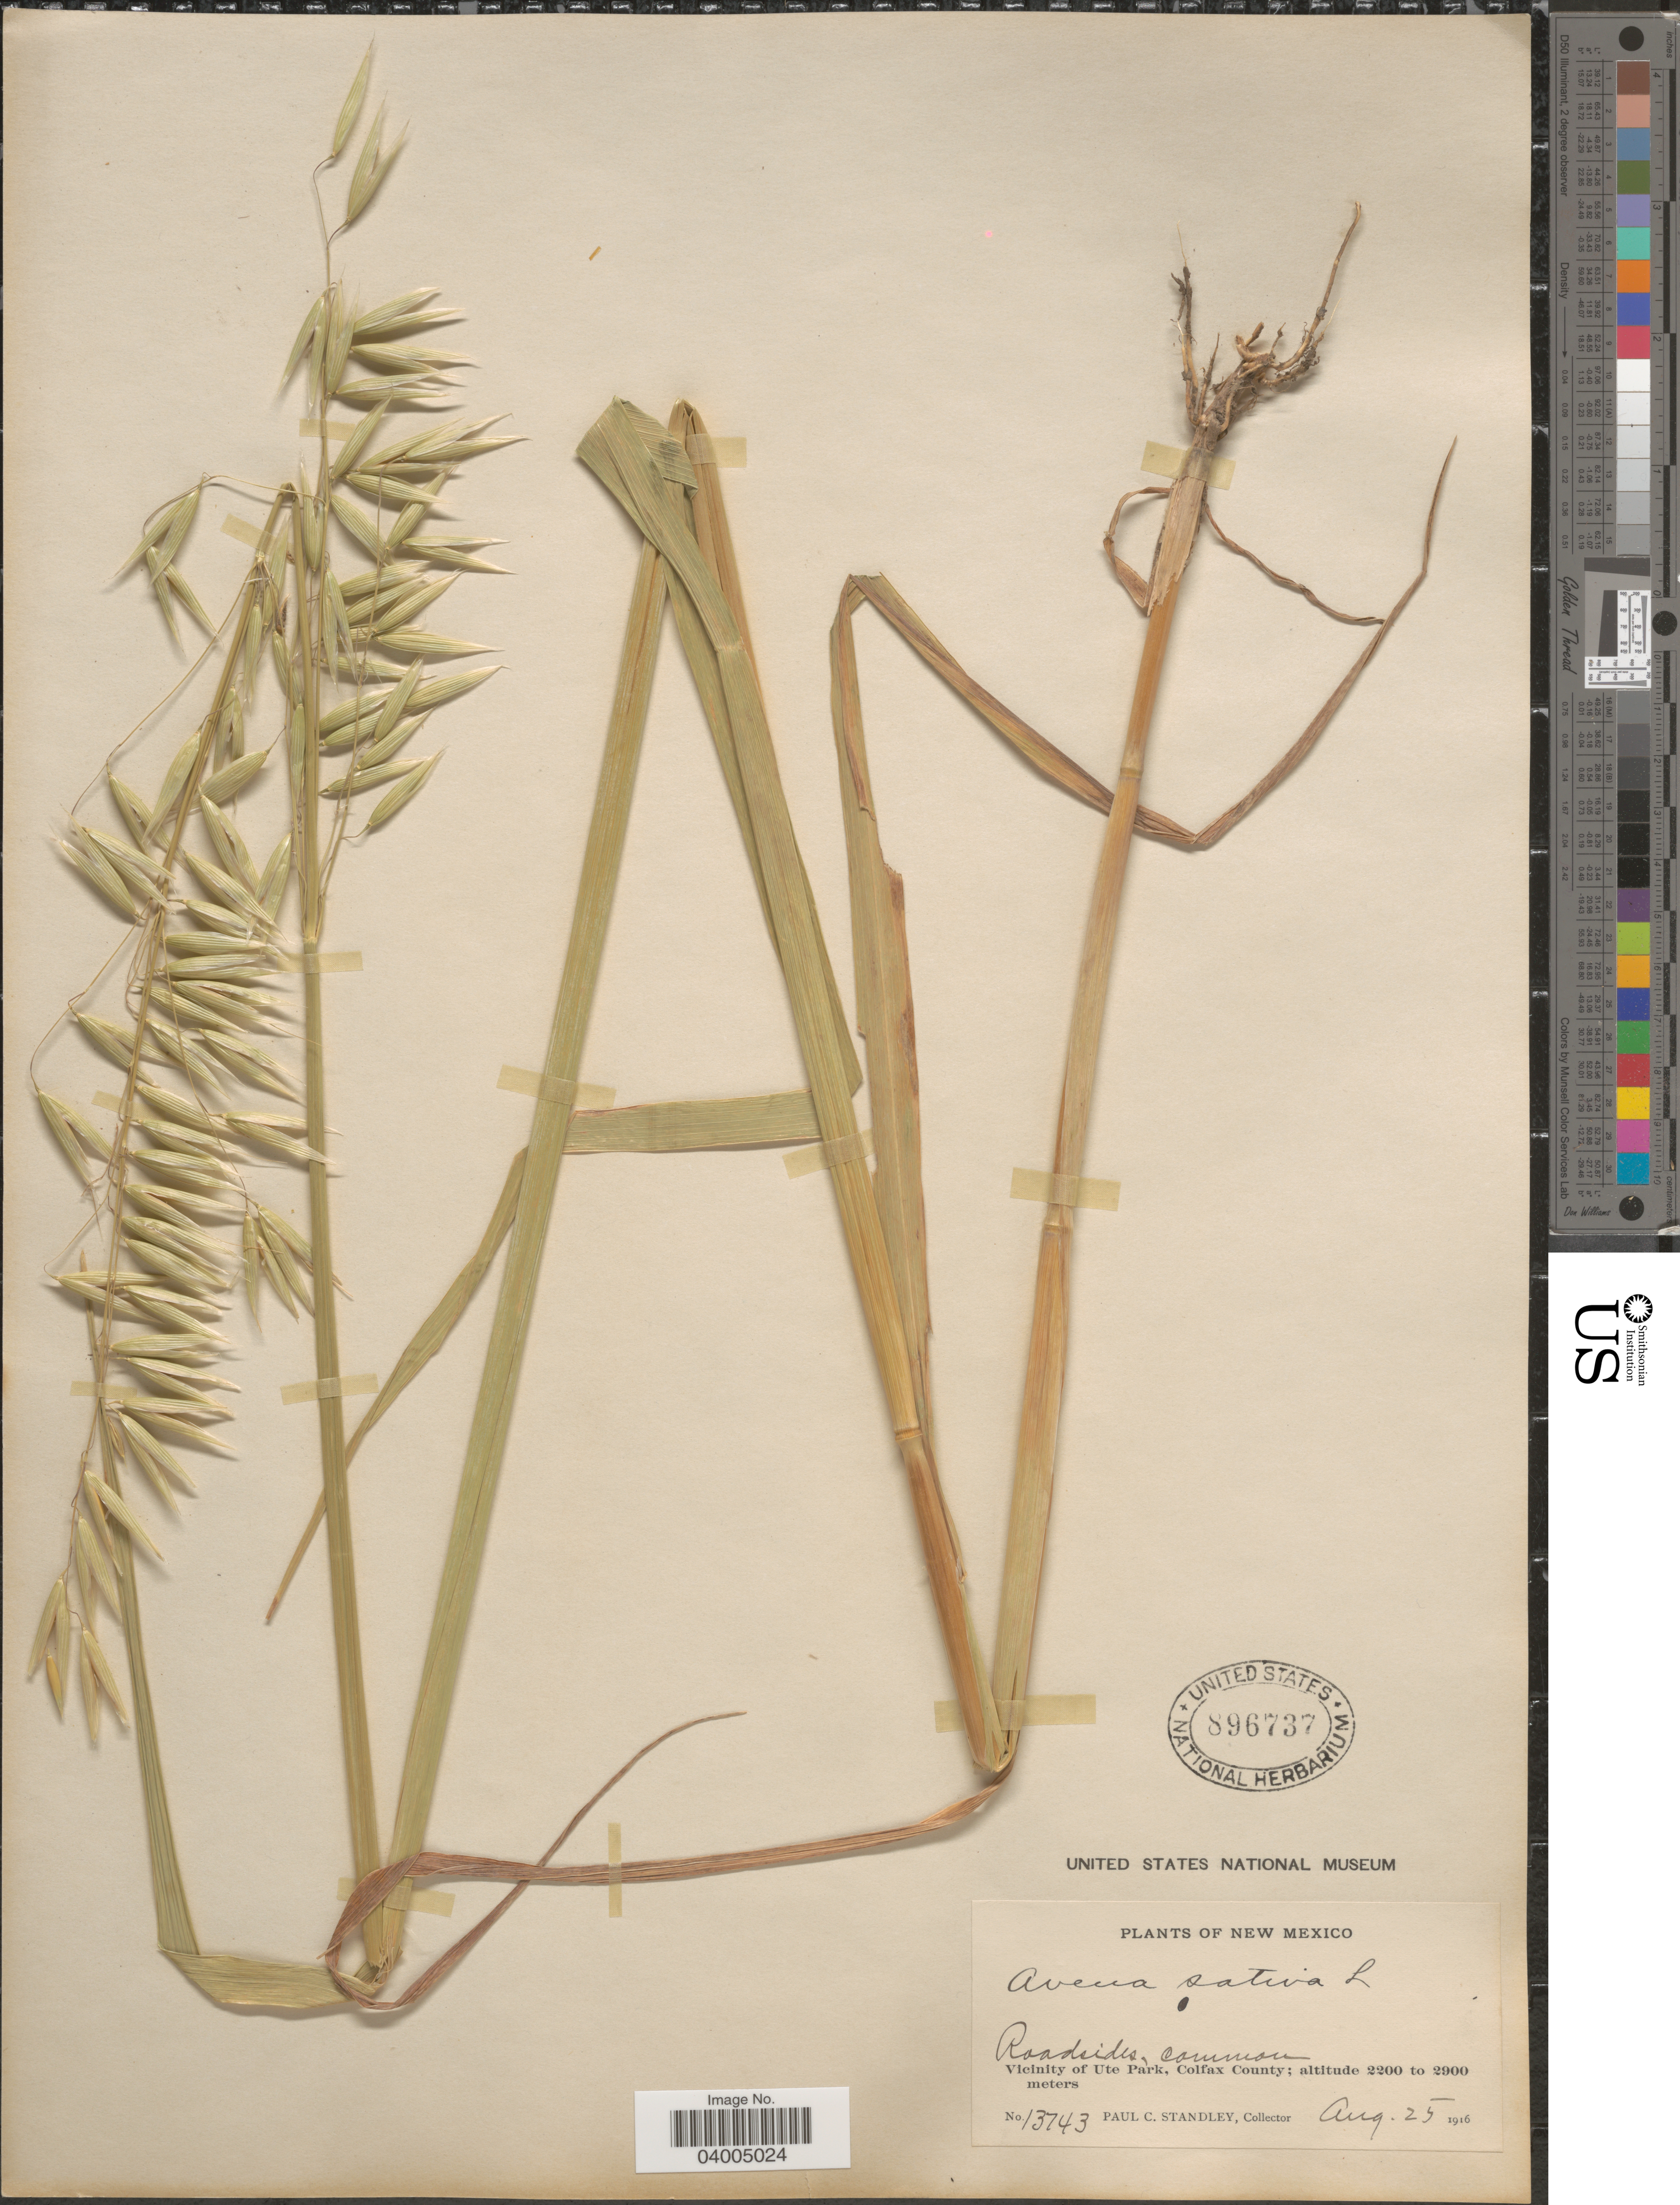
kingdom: Plantae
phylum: Tracheophyta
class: Liliopsida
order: Poales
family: Poaceae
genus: Avena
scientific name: Avena sativa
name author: L.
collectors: P. C. Standley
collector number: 13743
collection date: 1916-08-25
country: United States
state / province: New Mexico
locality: Vicinity of Ute Park, Colfax County.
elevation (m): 2200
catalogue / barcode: US 896737